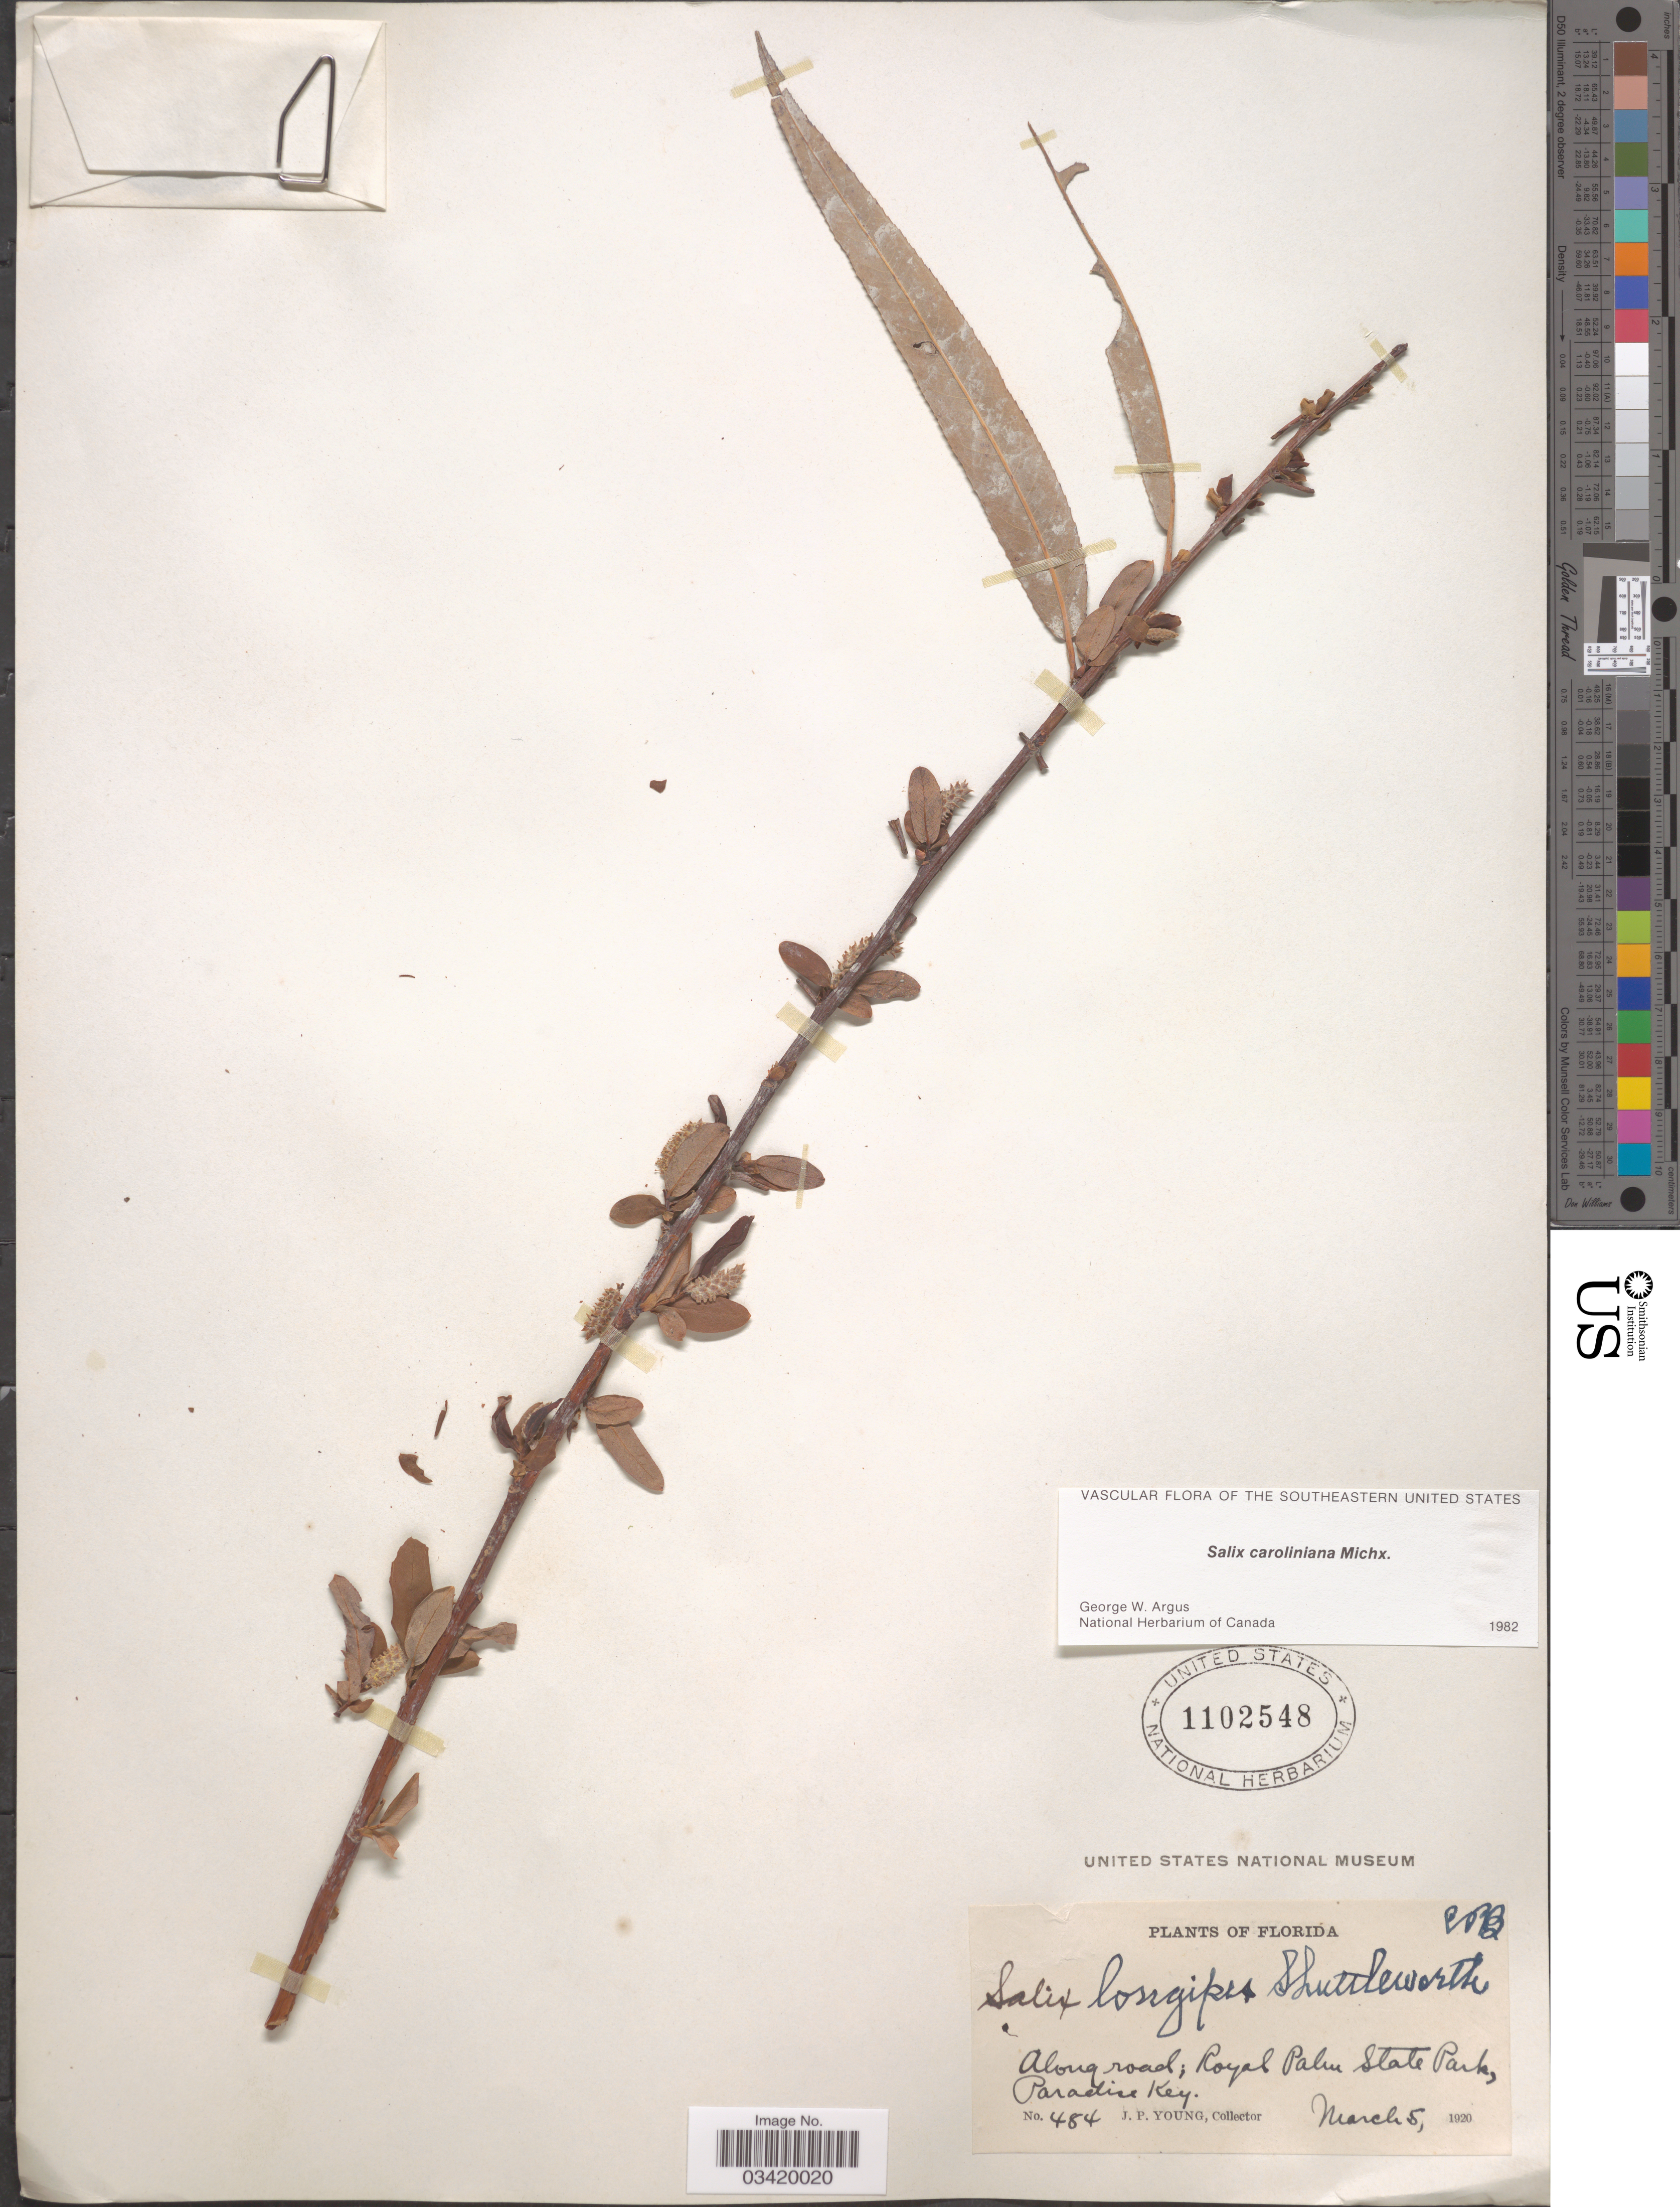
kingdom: Plantae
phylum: Tracheophyta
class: Magnoliopsida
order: Malpighiales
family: Salicaceae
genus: Salix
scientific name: Salix caroliniana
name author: Michx.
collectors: J. P. Young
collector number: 484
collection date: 1920-03-05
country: United States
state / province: Florida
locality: Along road; Royal Palm State Park, Paradise Key.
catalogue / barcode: US 1102548